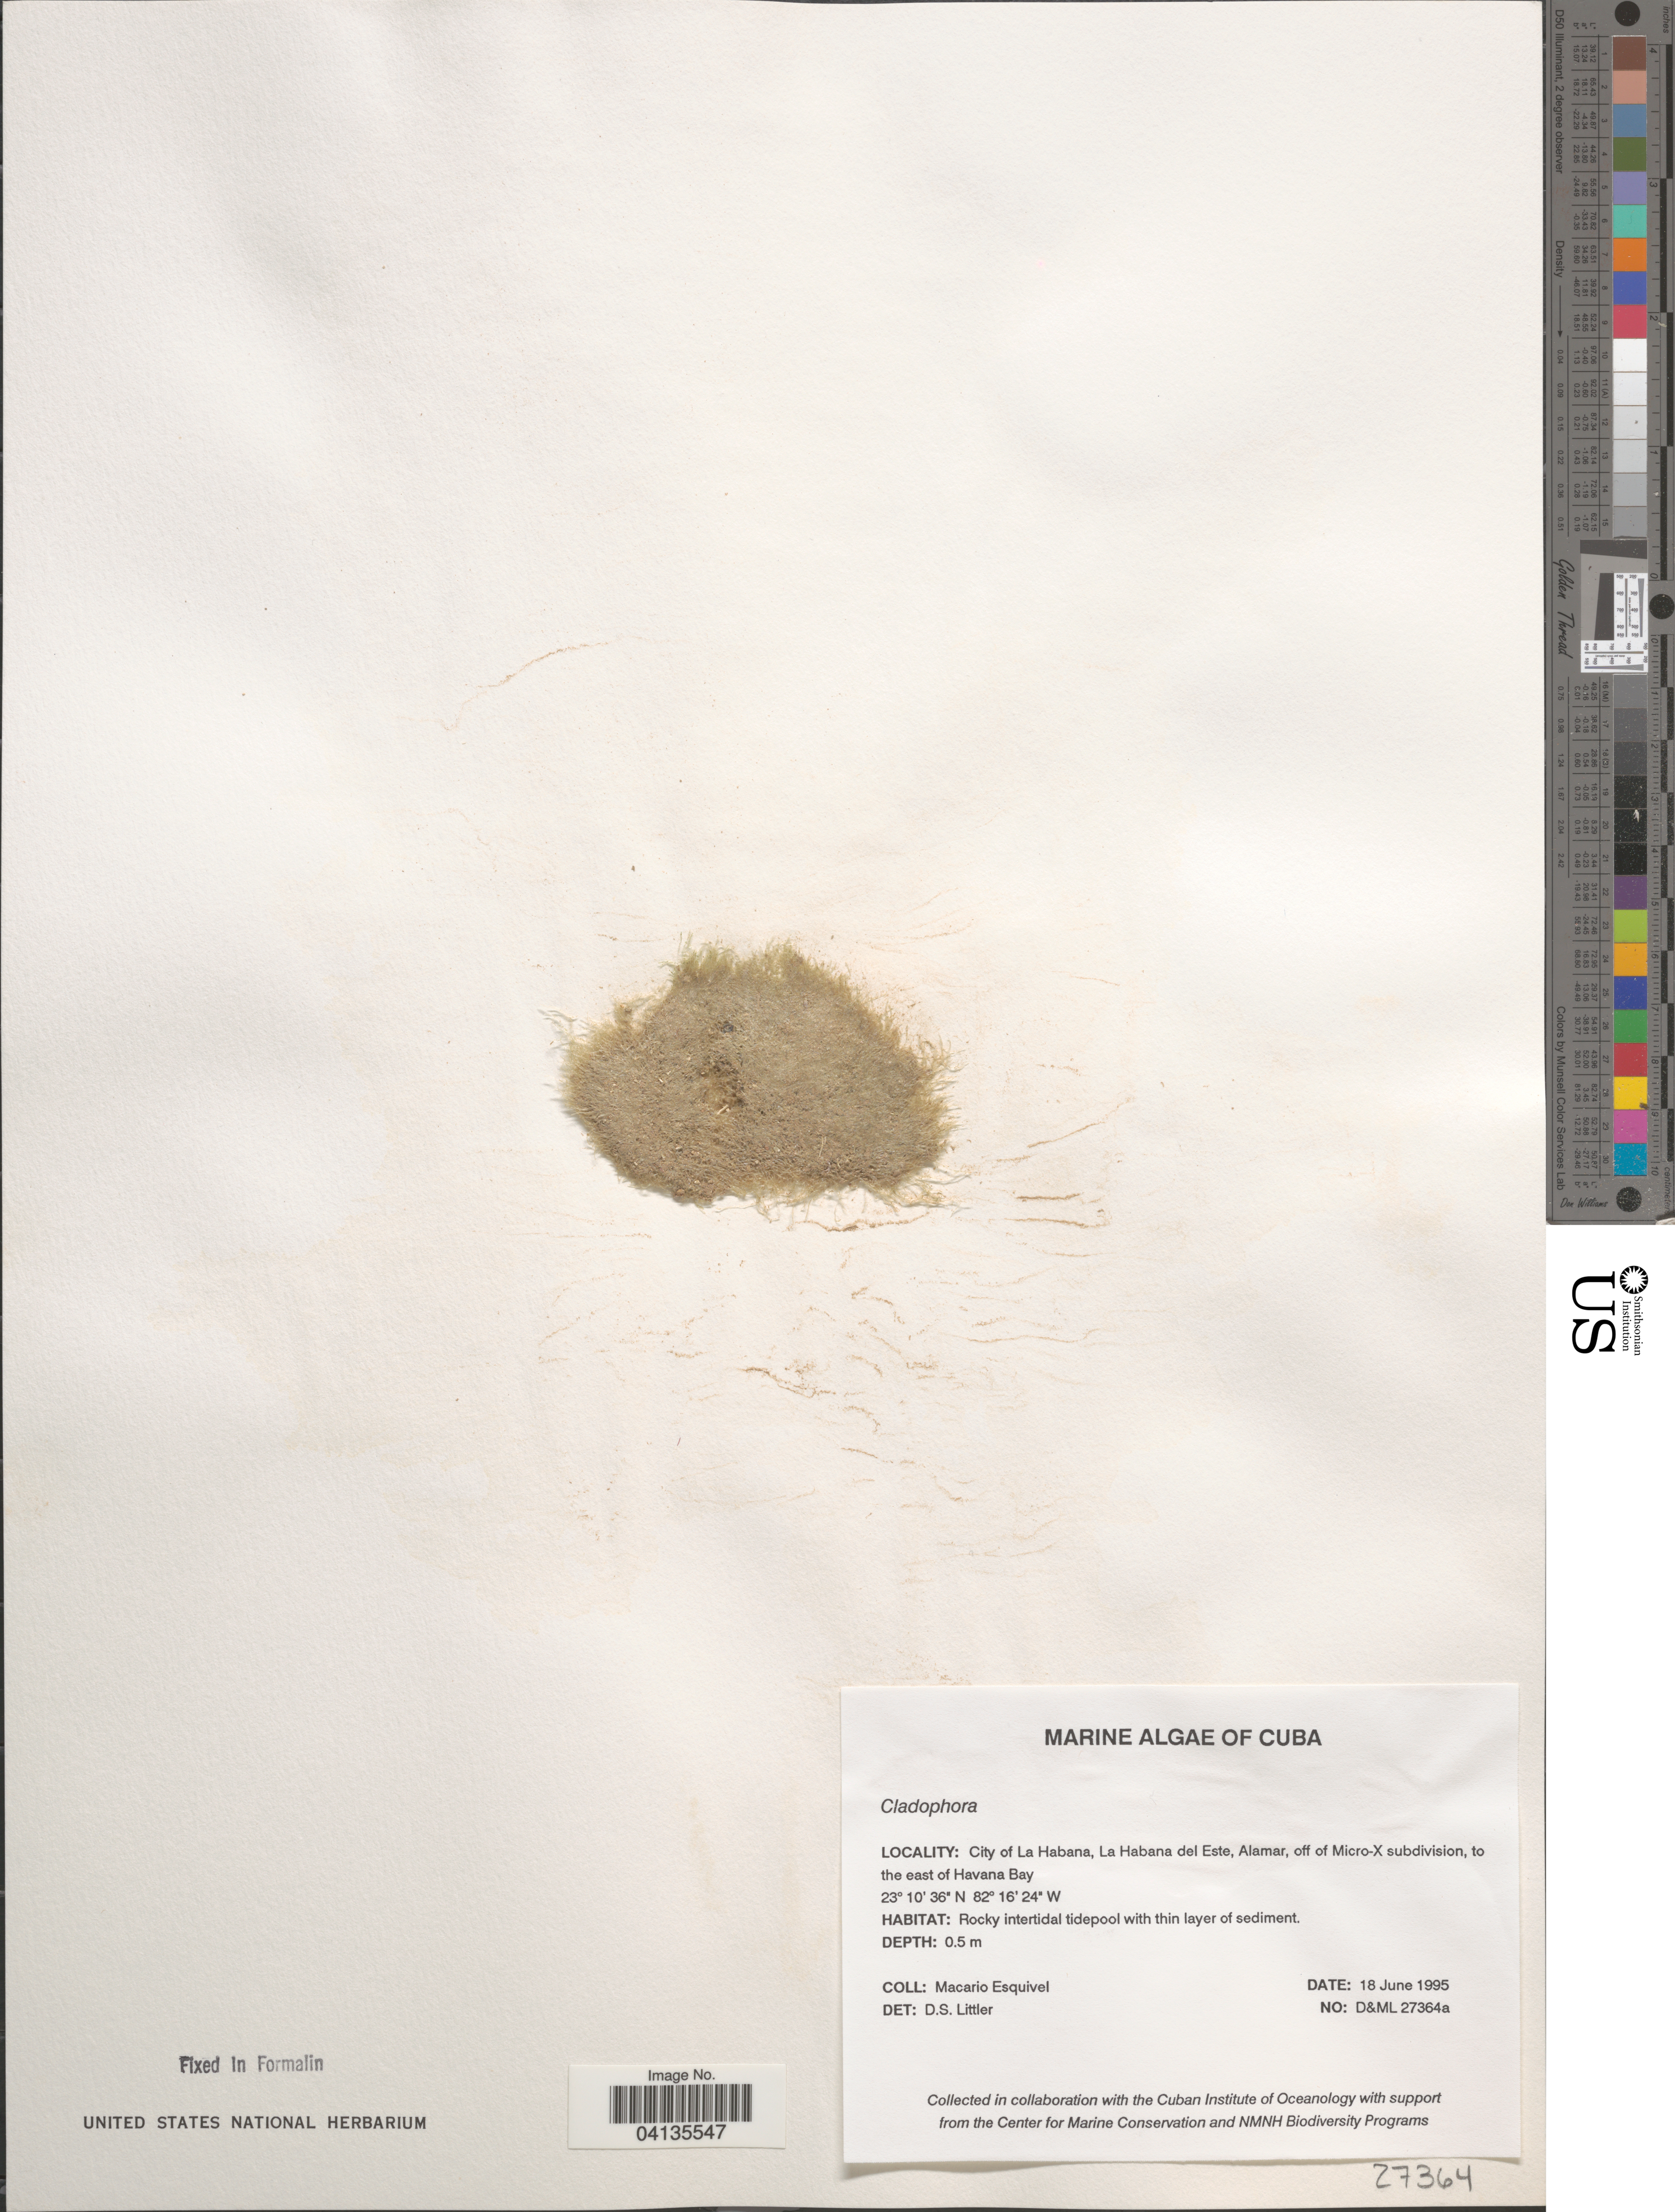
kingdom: Plantae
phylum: Chlorophyta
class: Ulvophyceae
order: Cladophorales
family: Cladophoraceae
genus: Cladophora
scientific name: Cladophora sp.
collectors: M. Esquivel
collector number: D&ML27364a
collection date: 1995-06-18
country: Cuba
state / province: La Habana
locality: City of La Habana, La Habana del Este, Alamar, off of Mico-X subdivision, to the east of Havana Bay.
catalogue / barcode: US 328851